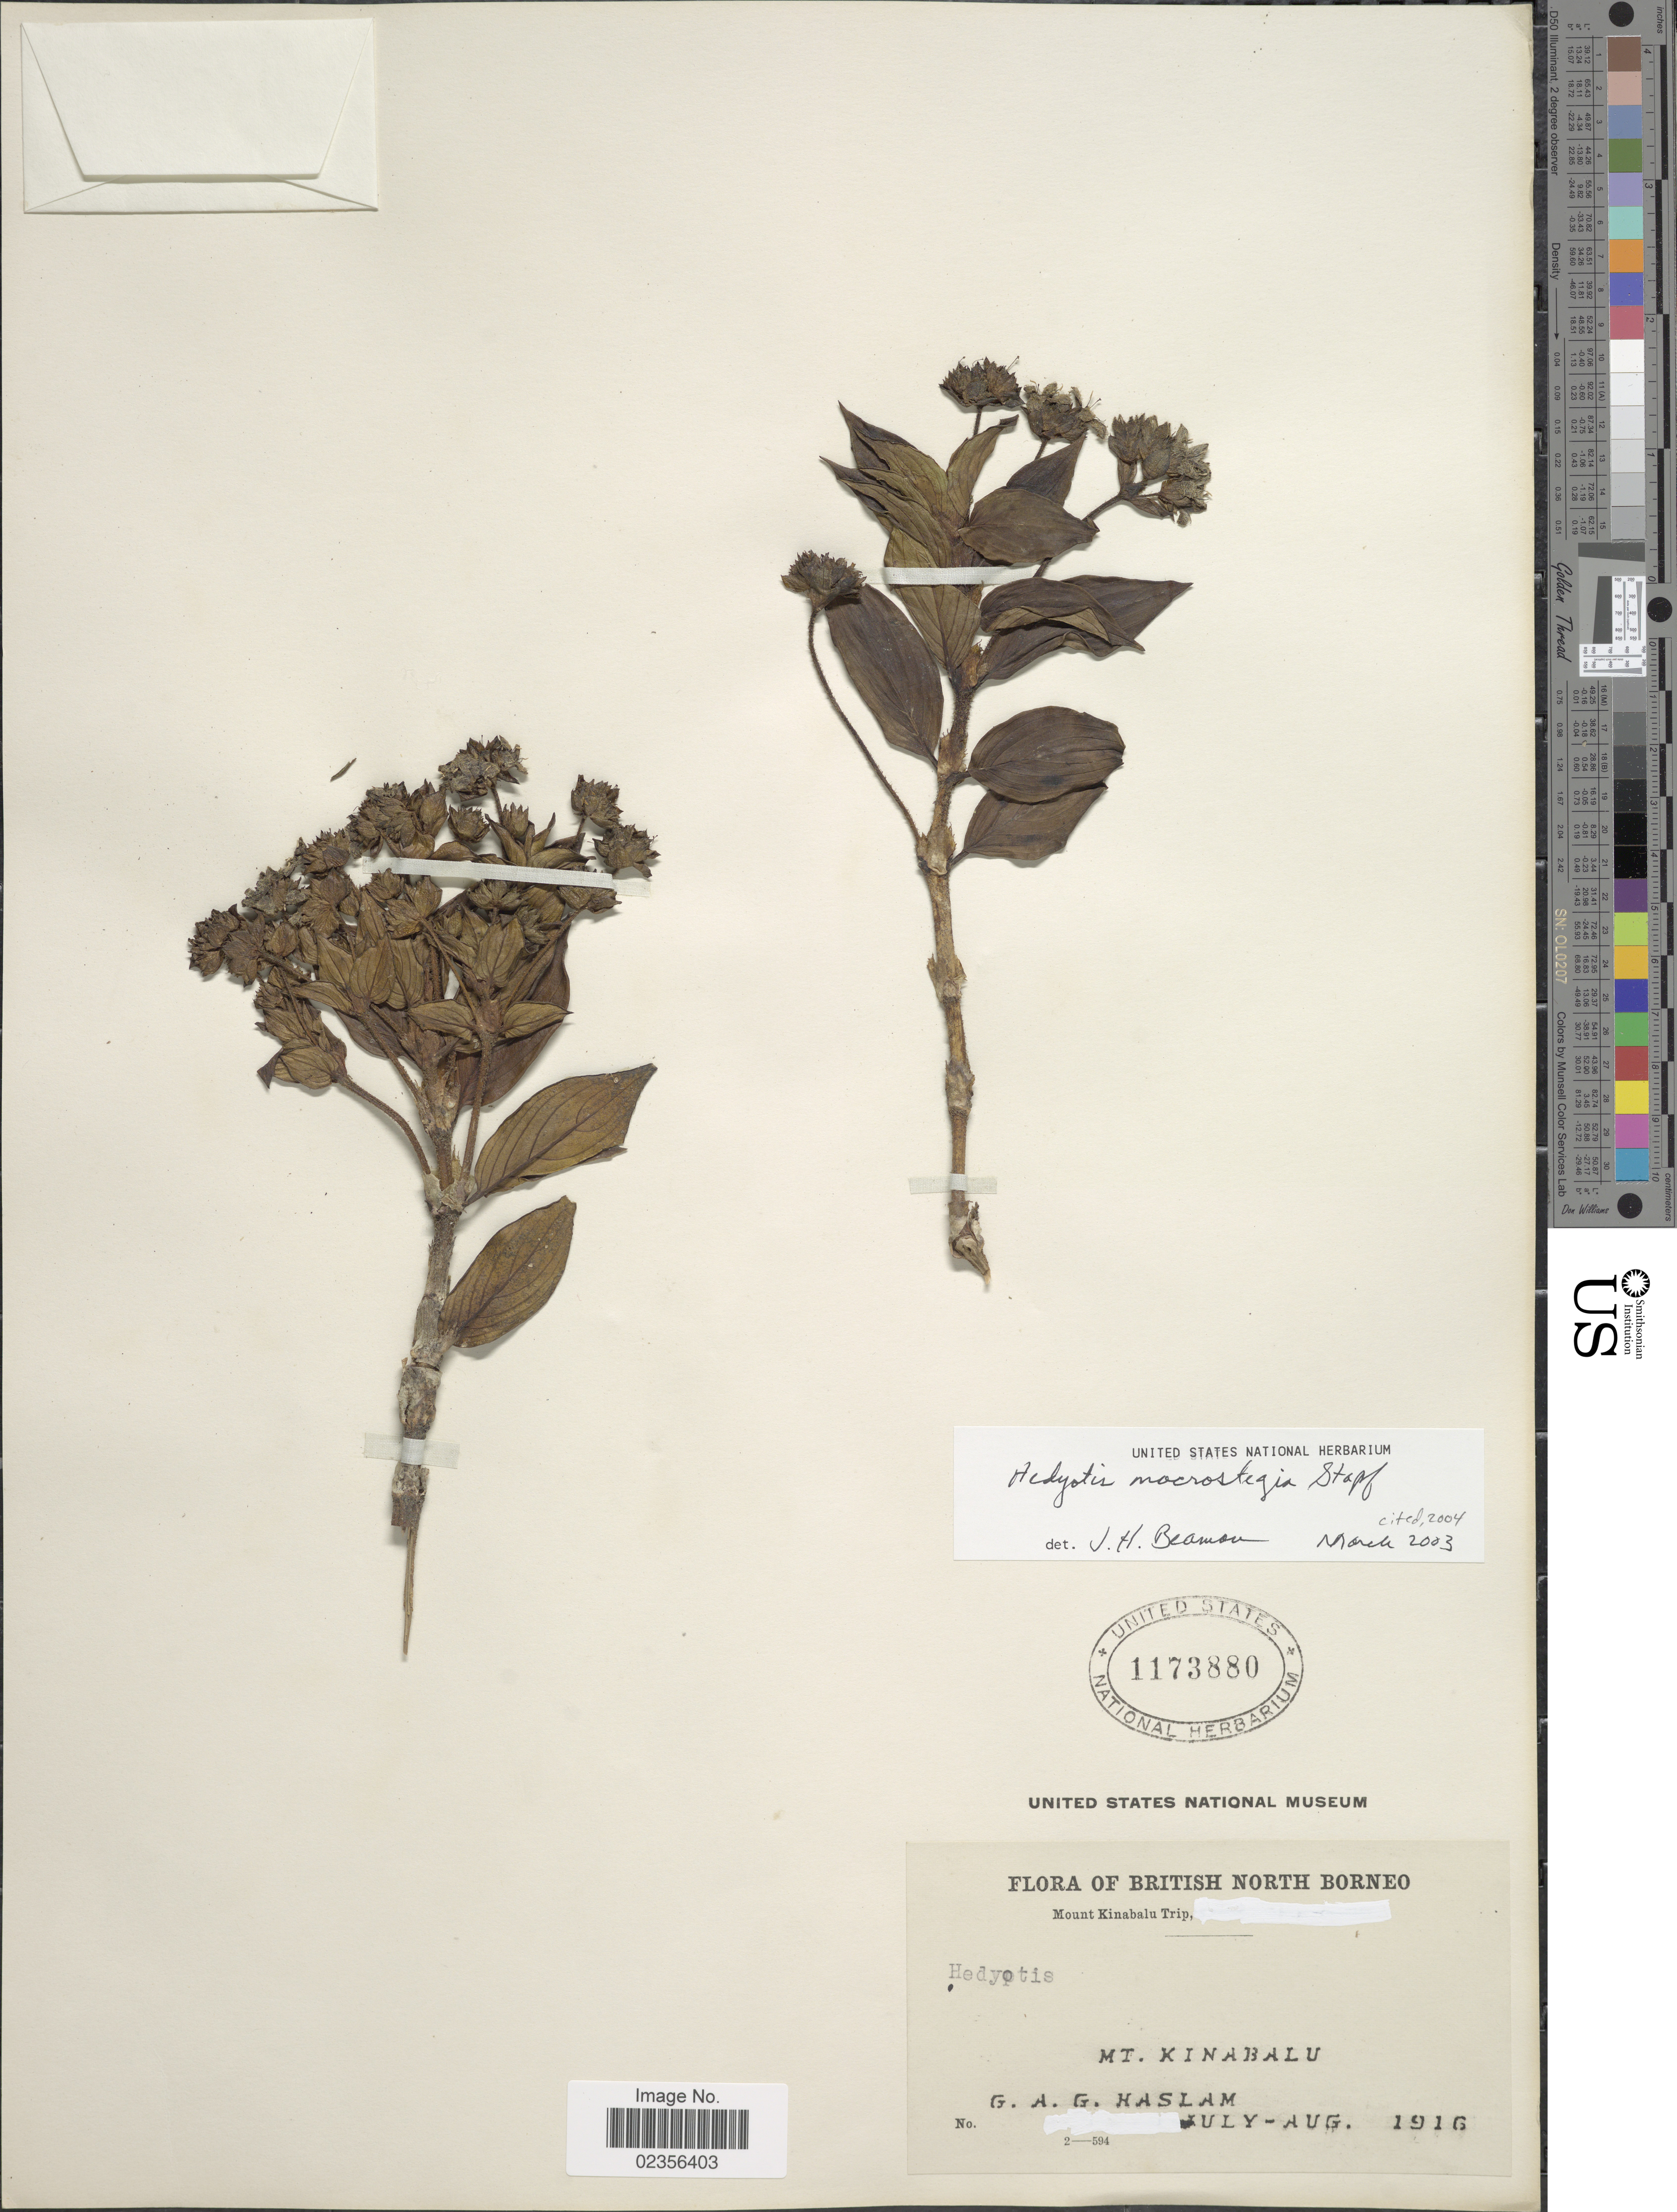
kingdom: Plantae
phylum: Tracheophyta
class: Magnoliopsida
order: Gentianales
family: Rubiaceae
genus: Hedyotis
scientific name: Hedyotis macrostegia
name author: Stapf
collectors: G. Haslam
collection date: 1916-07/1916-08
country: Malaysia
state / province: Sabah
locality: British North Borneo, Mount Kinabalu Trip, Mt. Kinabalu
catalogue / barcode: US 1173880